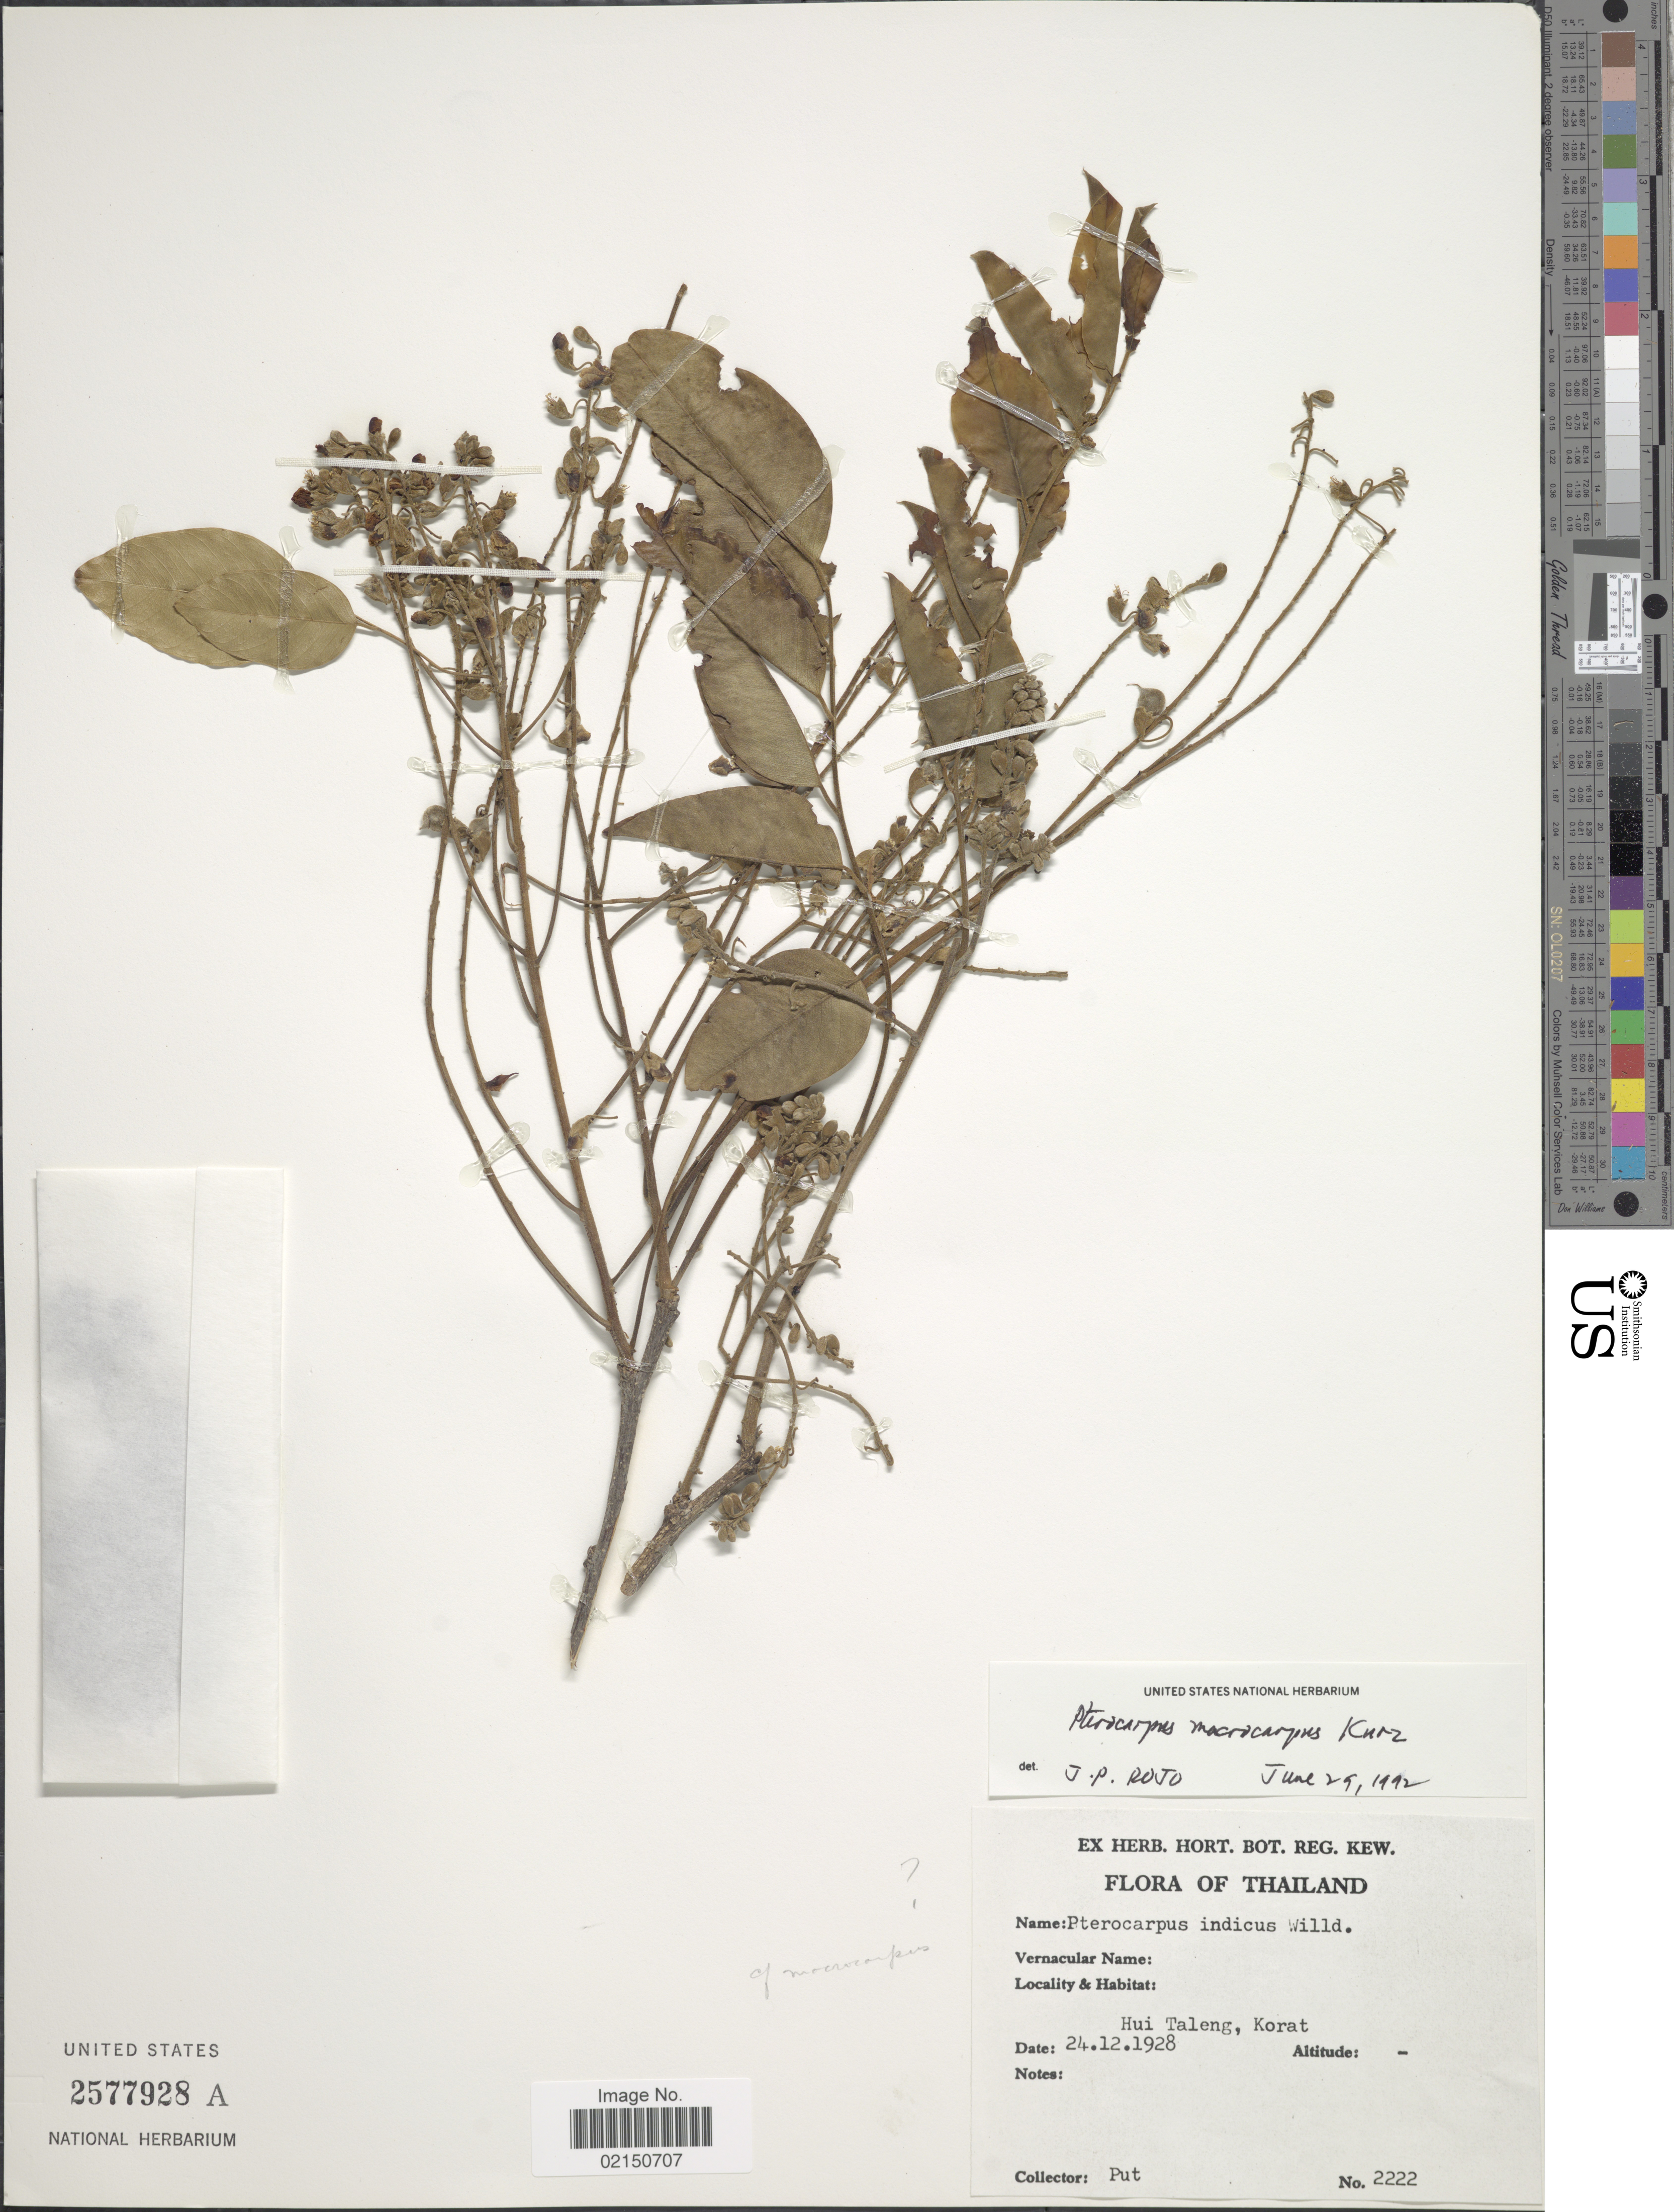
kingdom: Plantae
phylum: Tracheophyta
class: Magnoliopsida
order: Fabales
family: Fabaceae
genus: Pterocarpus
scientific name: Pterocarpus macrocarpus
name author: Kurz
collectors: -. Put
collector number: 2222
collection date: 1928-12-24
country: Thailand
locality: Hui Taleng, Korat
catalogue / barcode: US 2577928A